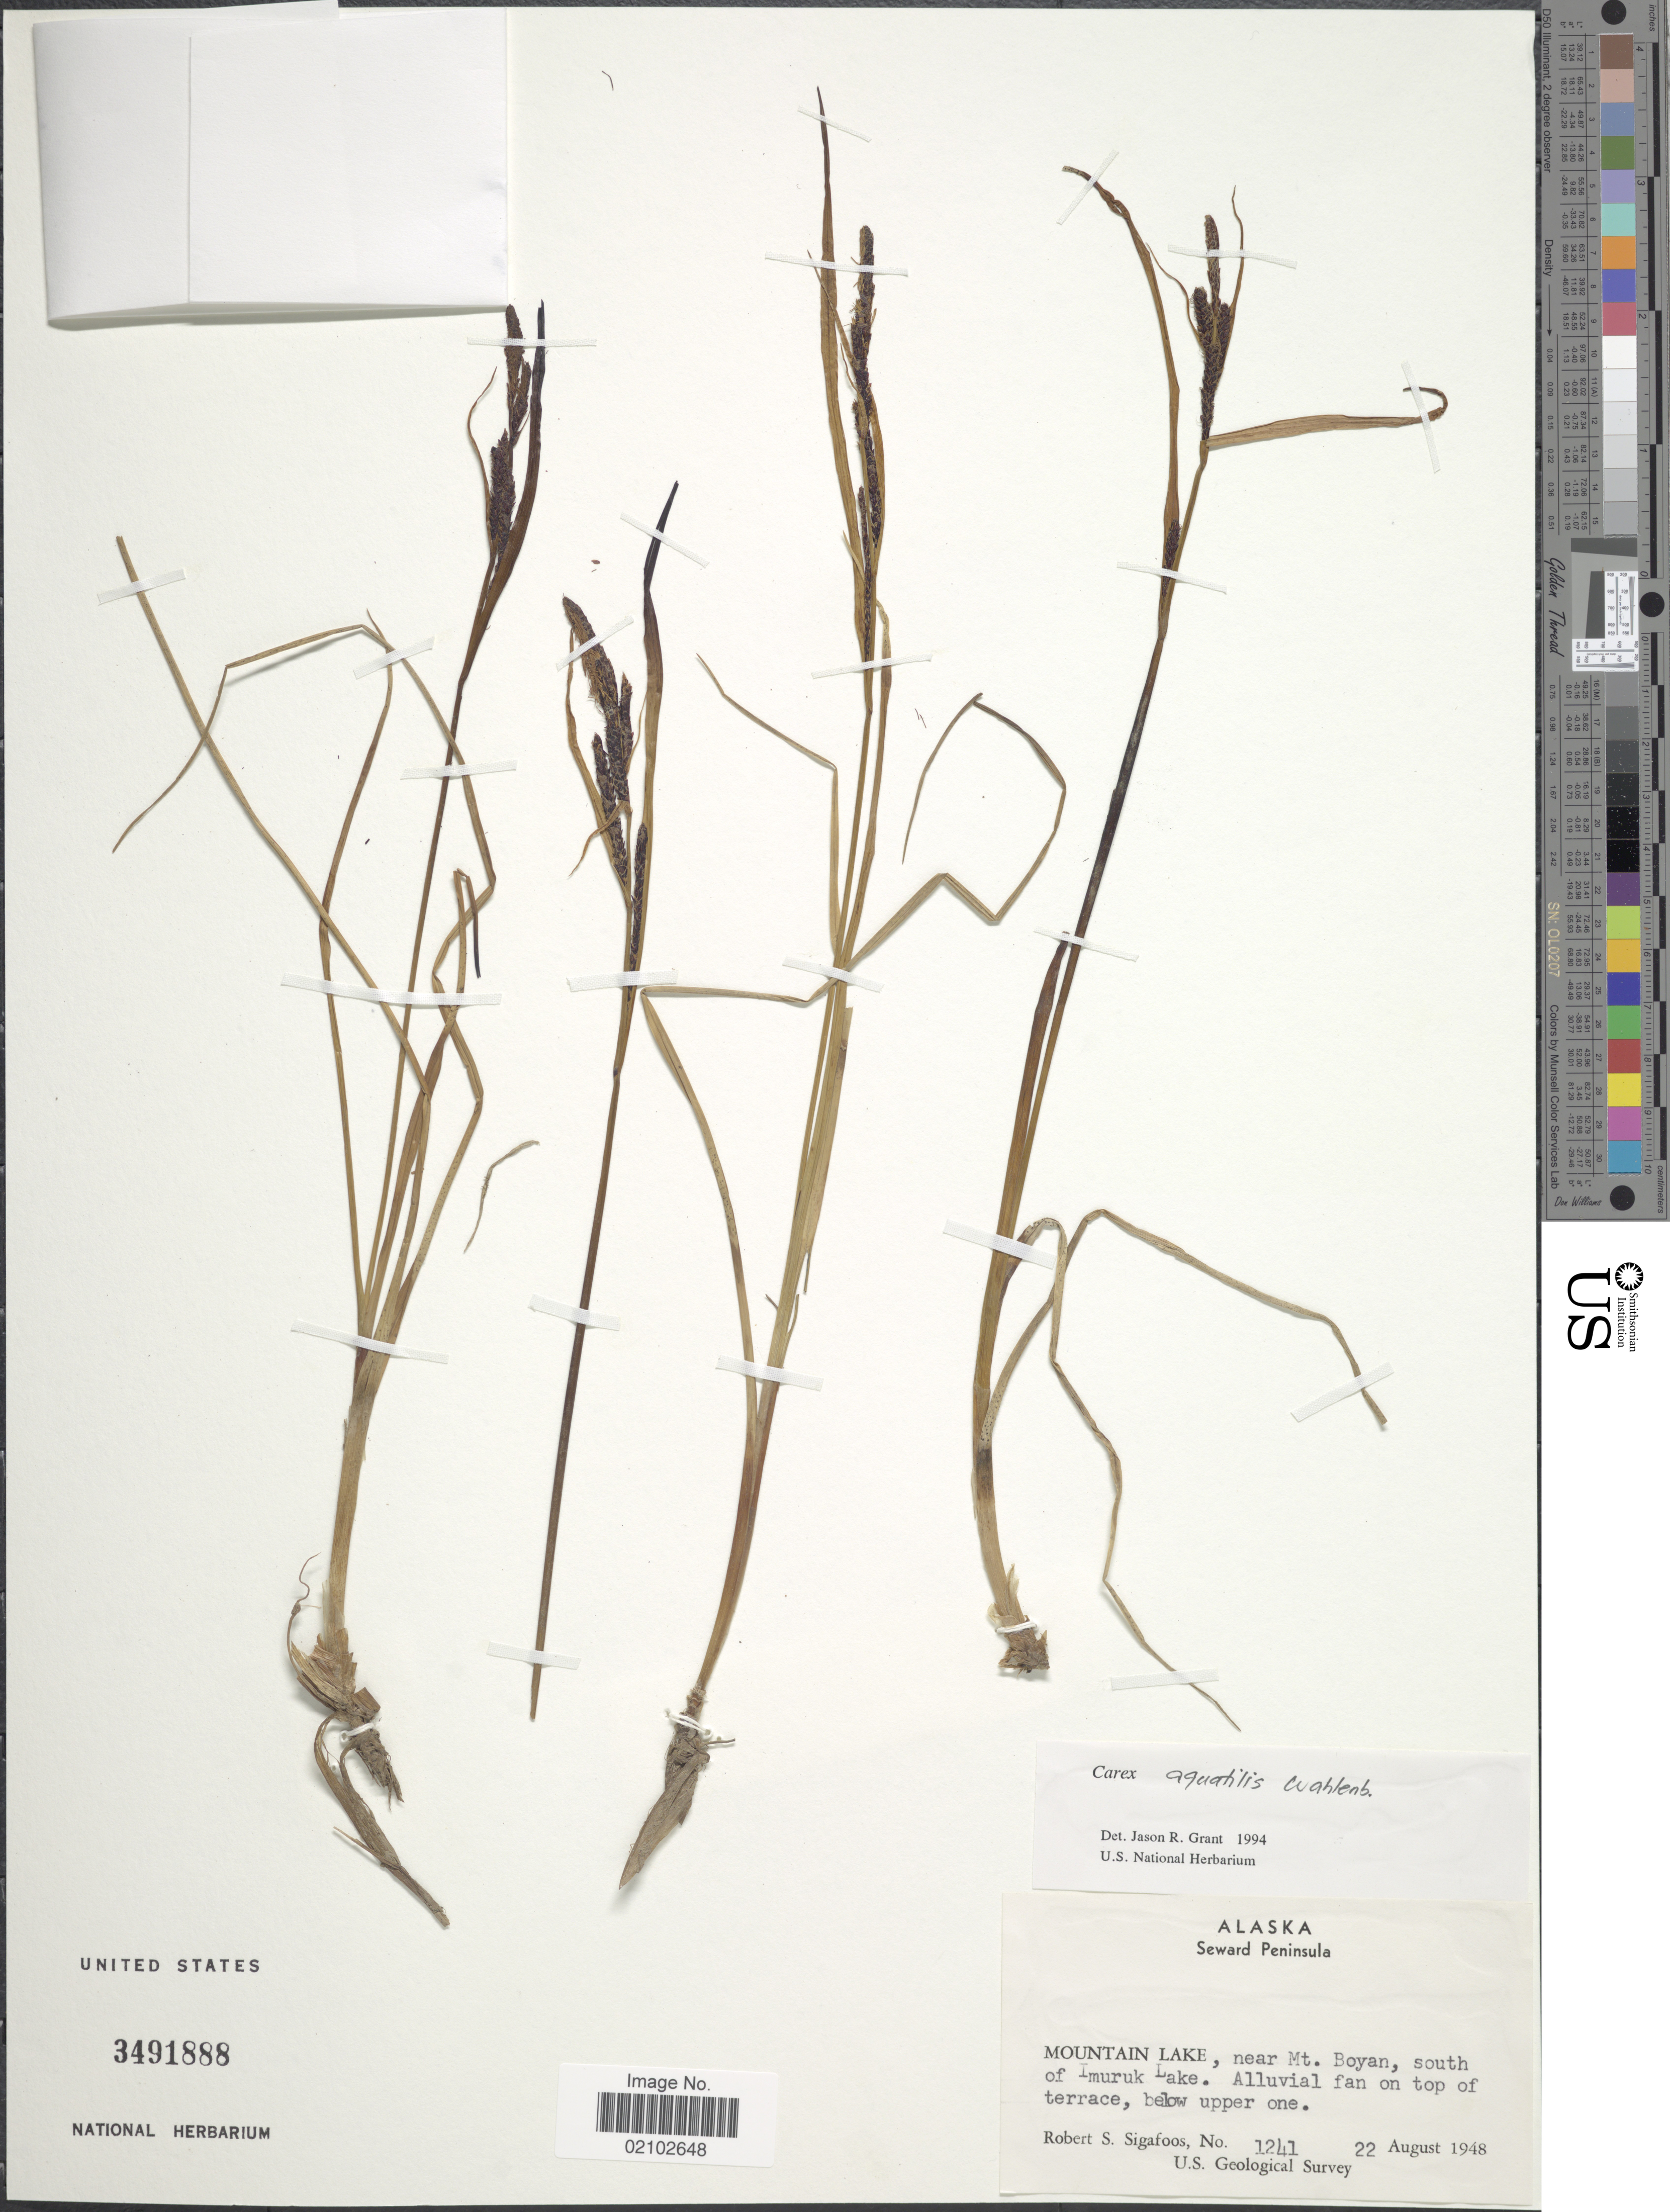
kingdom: Plantae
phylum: Tracheophyta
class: Liliopsida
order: Poales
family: Cyperaceae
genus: Carex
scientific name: Carex aquatilis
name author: Wahlenb.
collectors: R. Sigafoos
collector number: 1241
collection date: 1948-08-22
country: United States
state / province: Alaska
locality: Seward Peninsula, Mountain Lake, near Mt. Boyan, south of Imuruk Lake, alluvial fan on top of terrace, below upper one.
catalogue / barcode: US 3491888